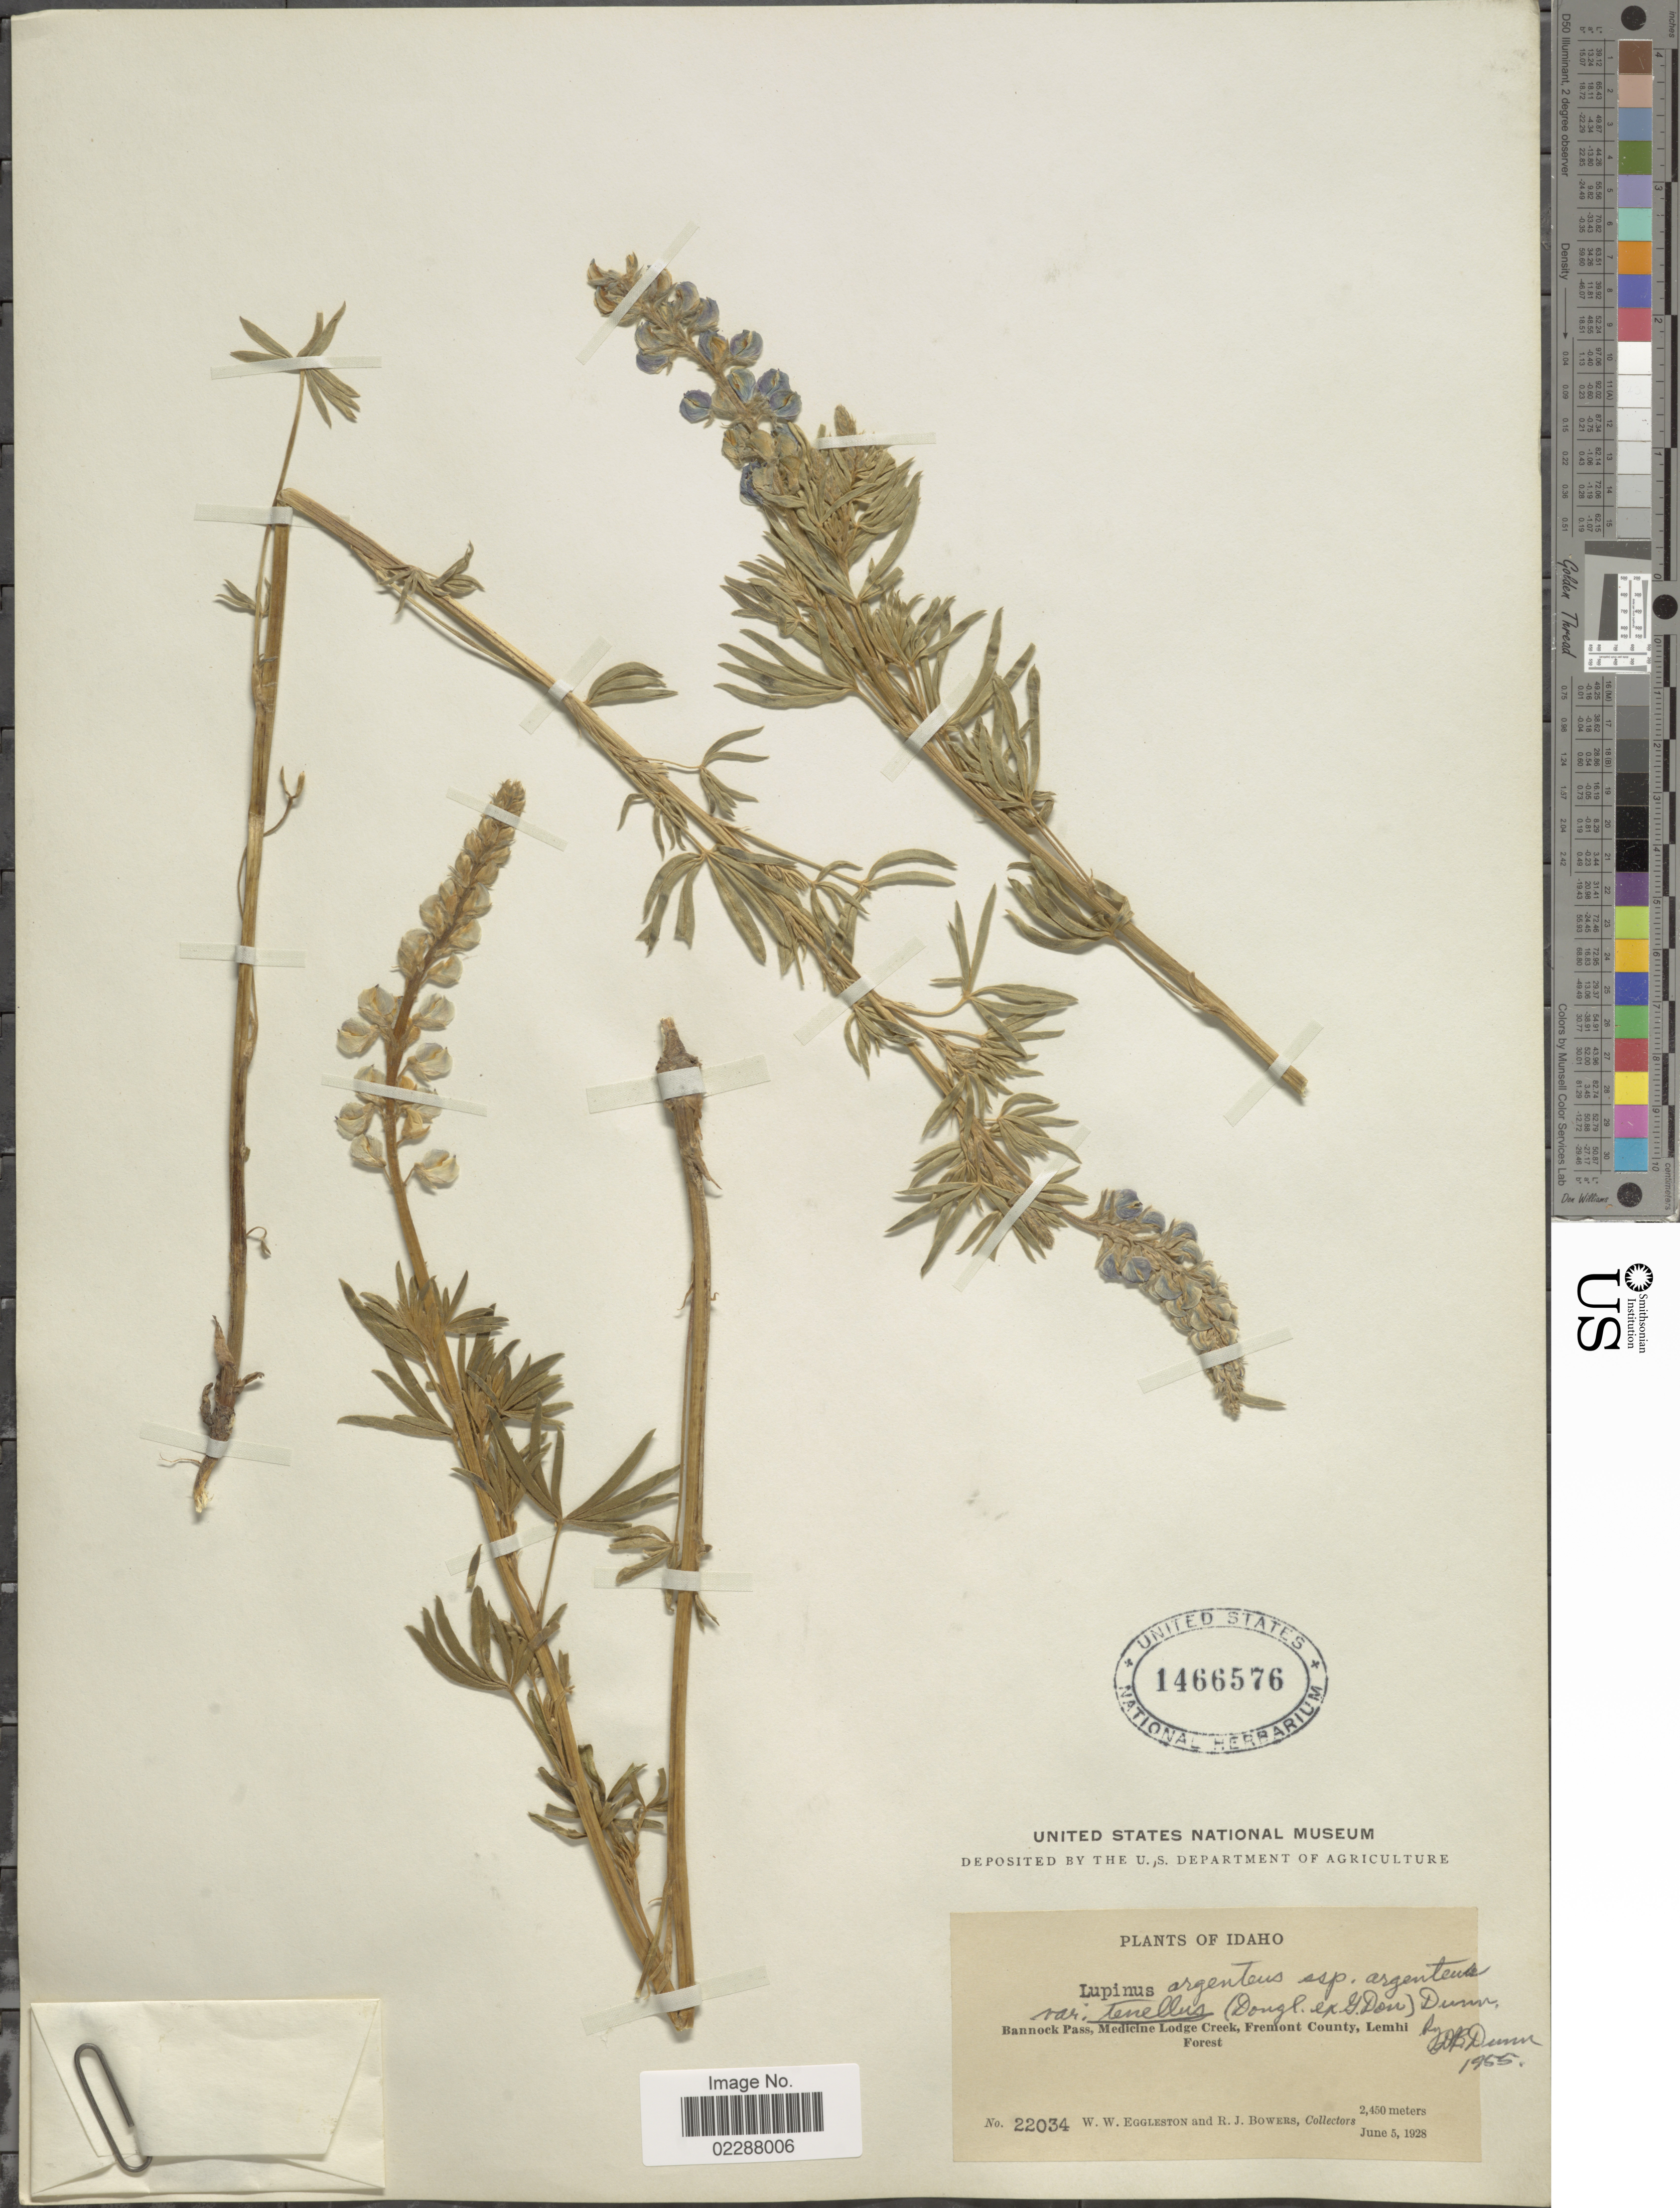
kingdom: Plantae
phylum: Tracheophyta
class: Magnoliopsida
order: Fabales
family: Fabaceae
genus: Lupinus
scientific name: Lupinus tenellus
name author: Douglas ex G. Don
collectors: W. W. Eggleston & R. Bowers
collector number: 22034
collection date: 1928-06-05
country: United States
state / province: Idaho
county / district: Fremont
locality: Bannockl Pass, Medicine Lodge Creek, Fremont County, Lemhi Forest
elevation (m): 2450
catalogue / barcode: US 1466576